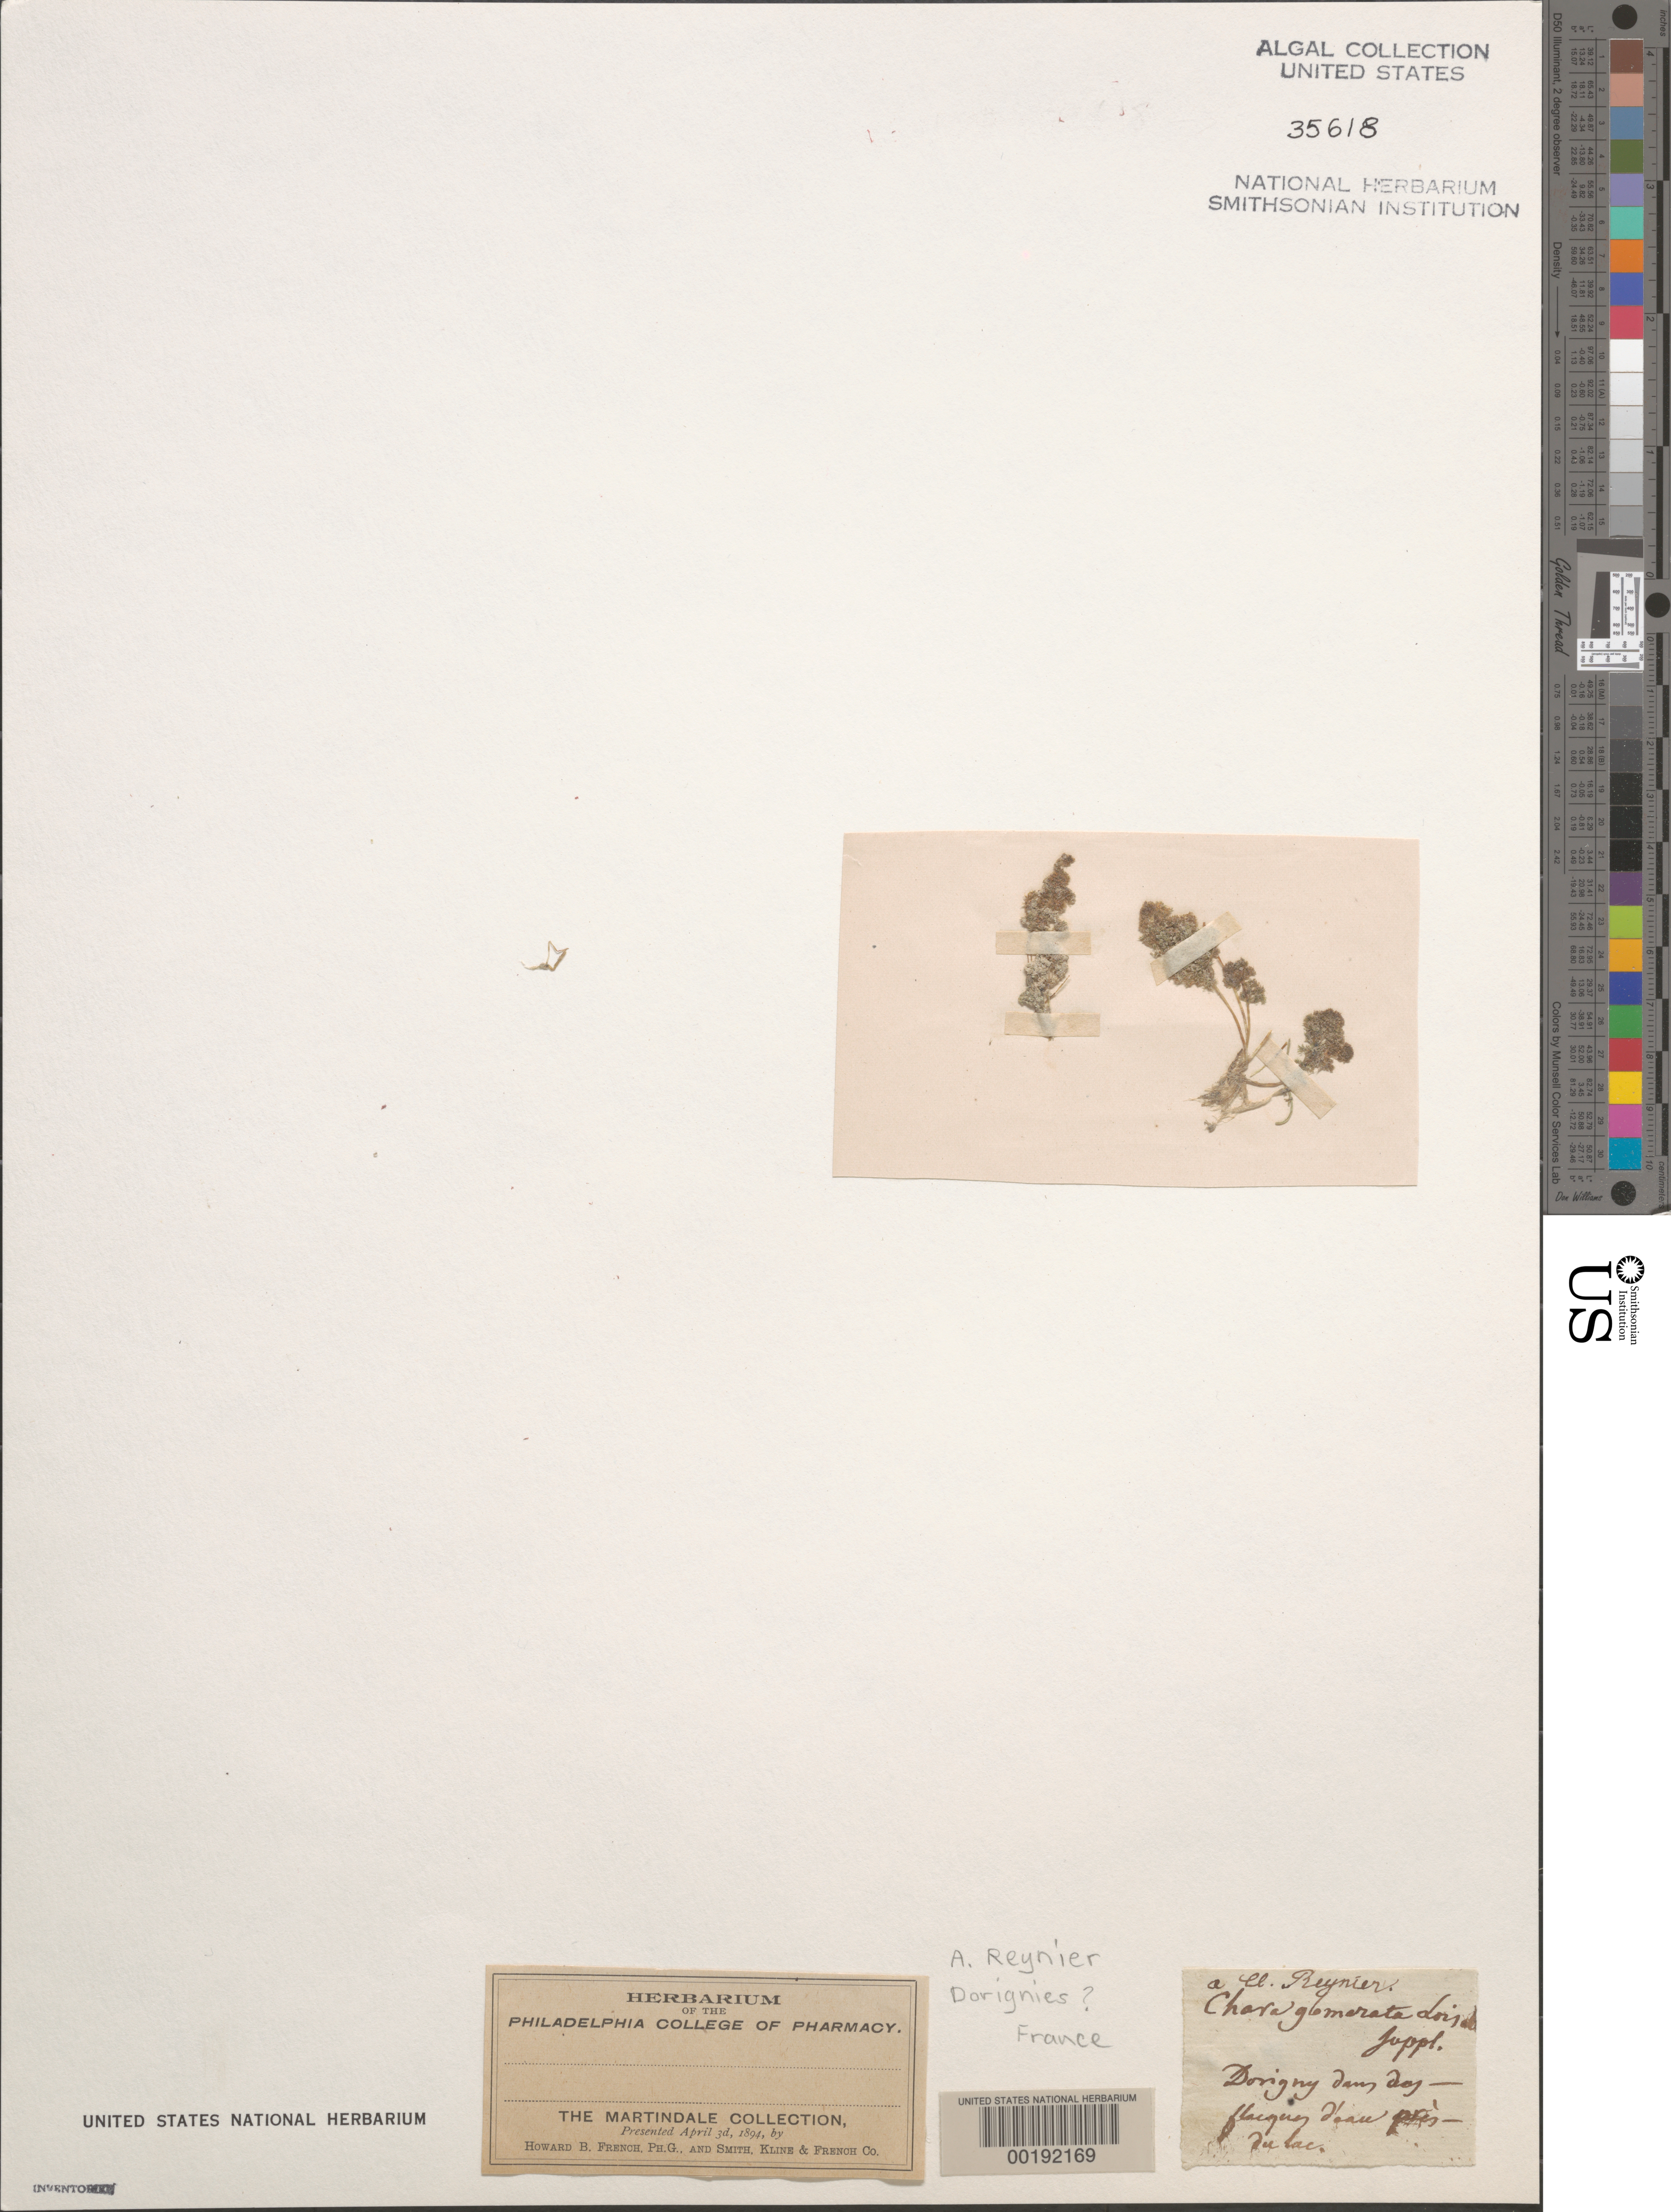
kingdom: Plantae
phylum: Charophyta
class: Charophyceae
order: Charales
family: Characeae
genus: Tolypella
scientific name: Tolypella glomerata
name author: (N.A. Desvaux) Leonhardi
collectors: A. Reynier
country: France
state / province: Hauts-de-France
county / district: Nord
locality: Dorigny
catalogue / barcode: US 35618